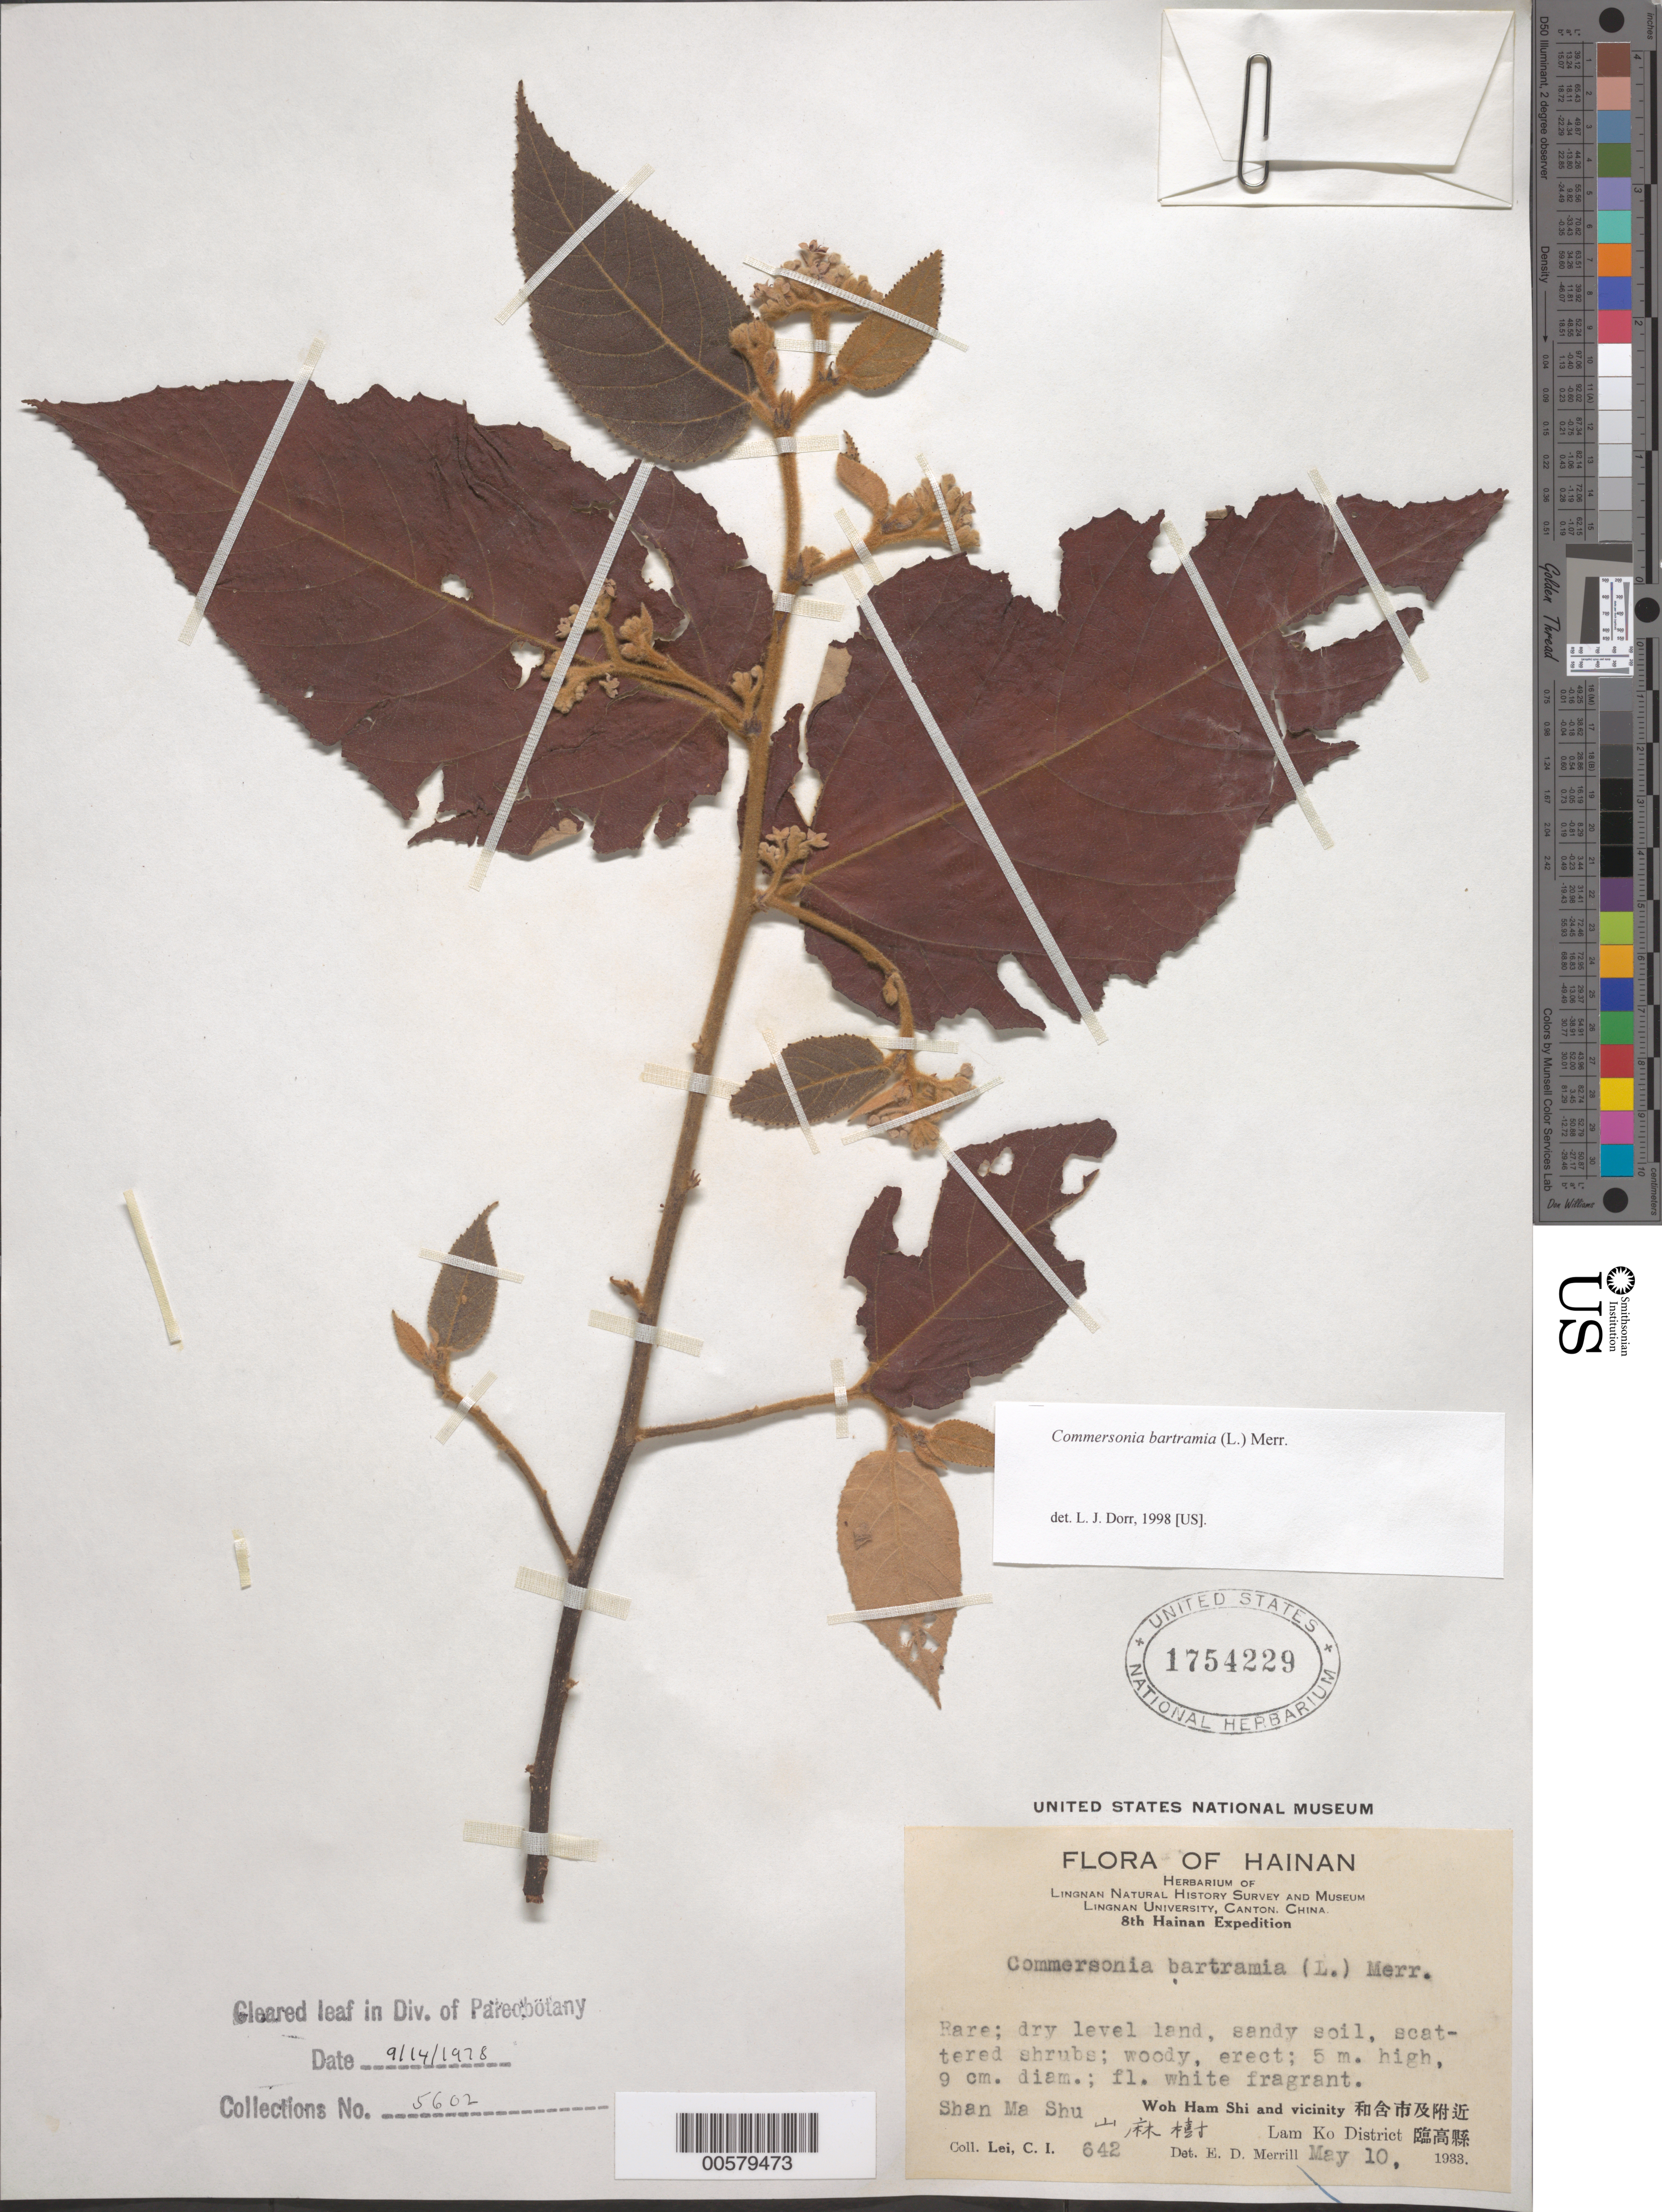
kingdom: Plantae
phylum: Tracheophyta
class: Magnoliopsida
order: Malvales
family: Malvaceae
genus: Commersonia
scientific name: Commersonia bartramia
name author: (L.) Merr.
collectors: C. I. Lei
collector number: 642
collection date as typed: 10 May 1938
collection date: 1938-05-10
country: China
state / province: Hainan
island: Hainan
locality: Woh Ham Shi and Vicinity, Lam Ko District ["Shabn Ma Shu" also on label]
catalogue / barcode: US 1754229